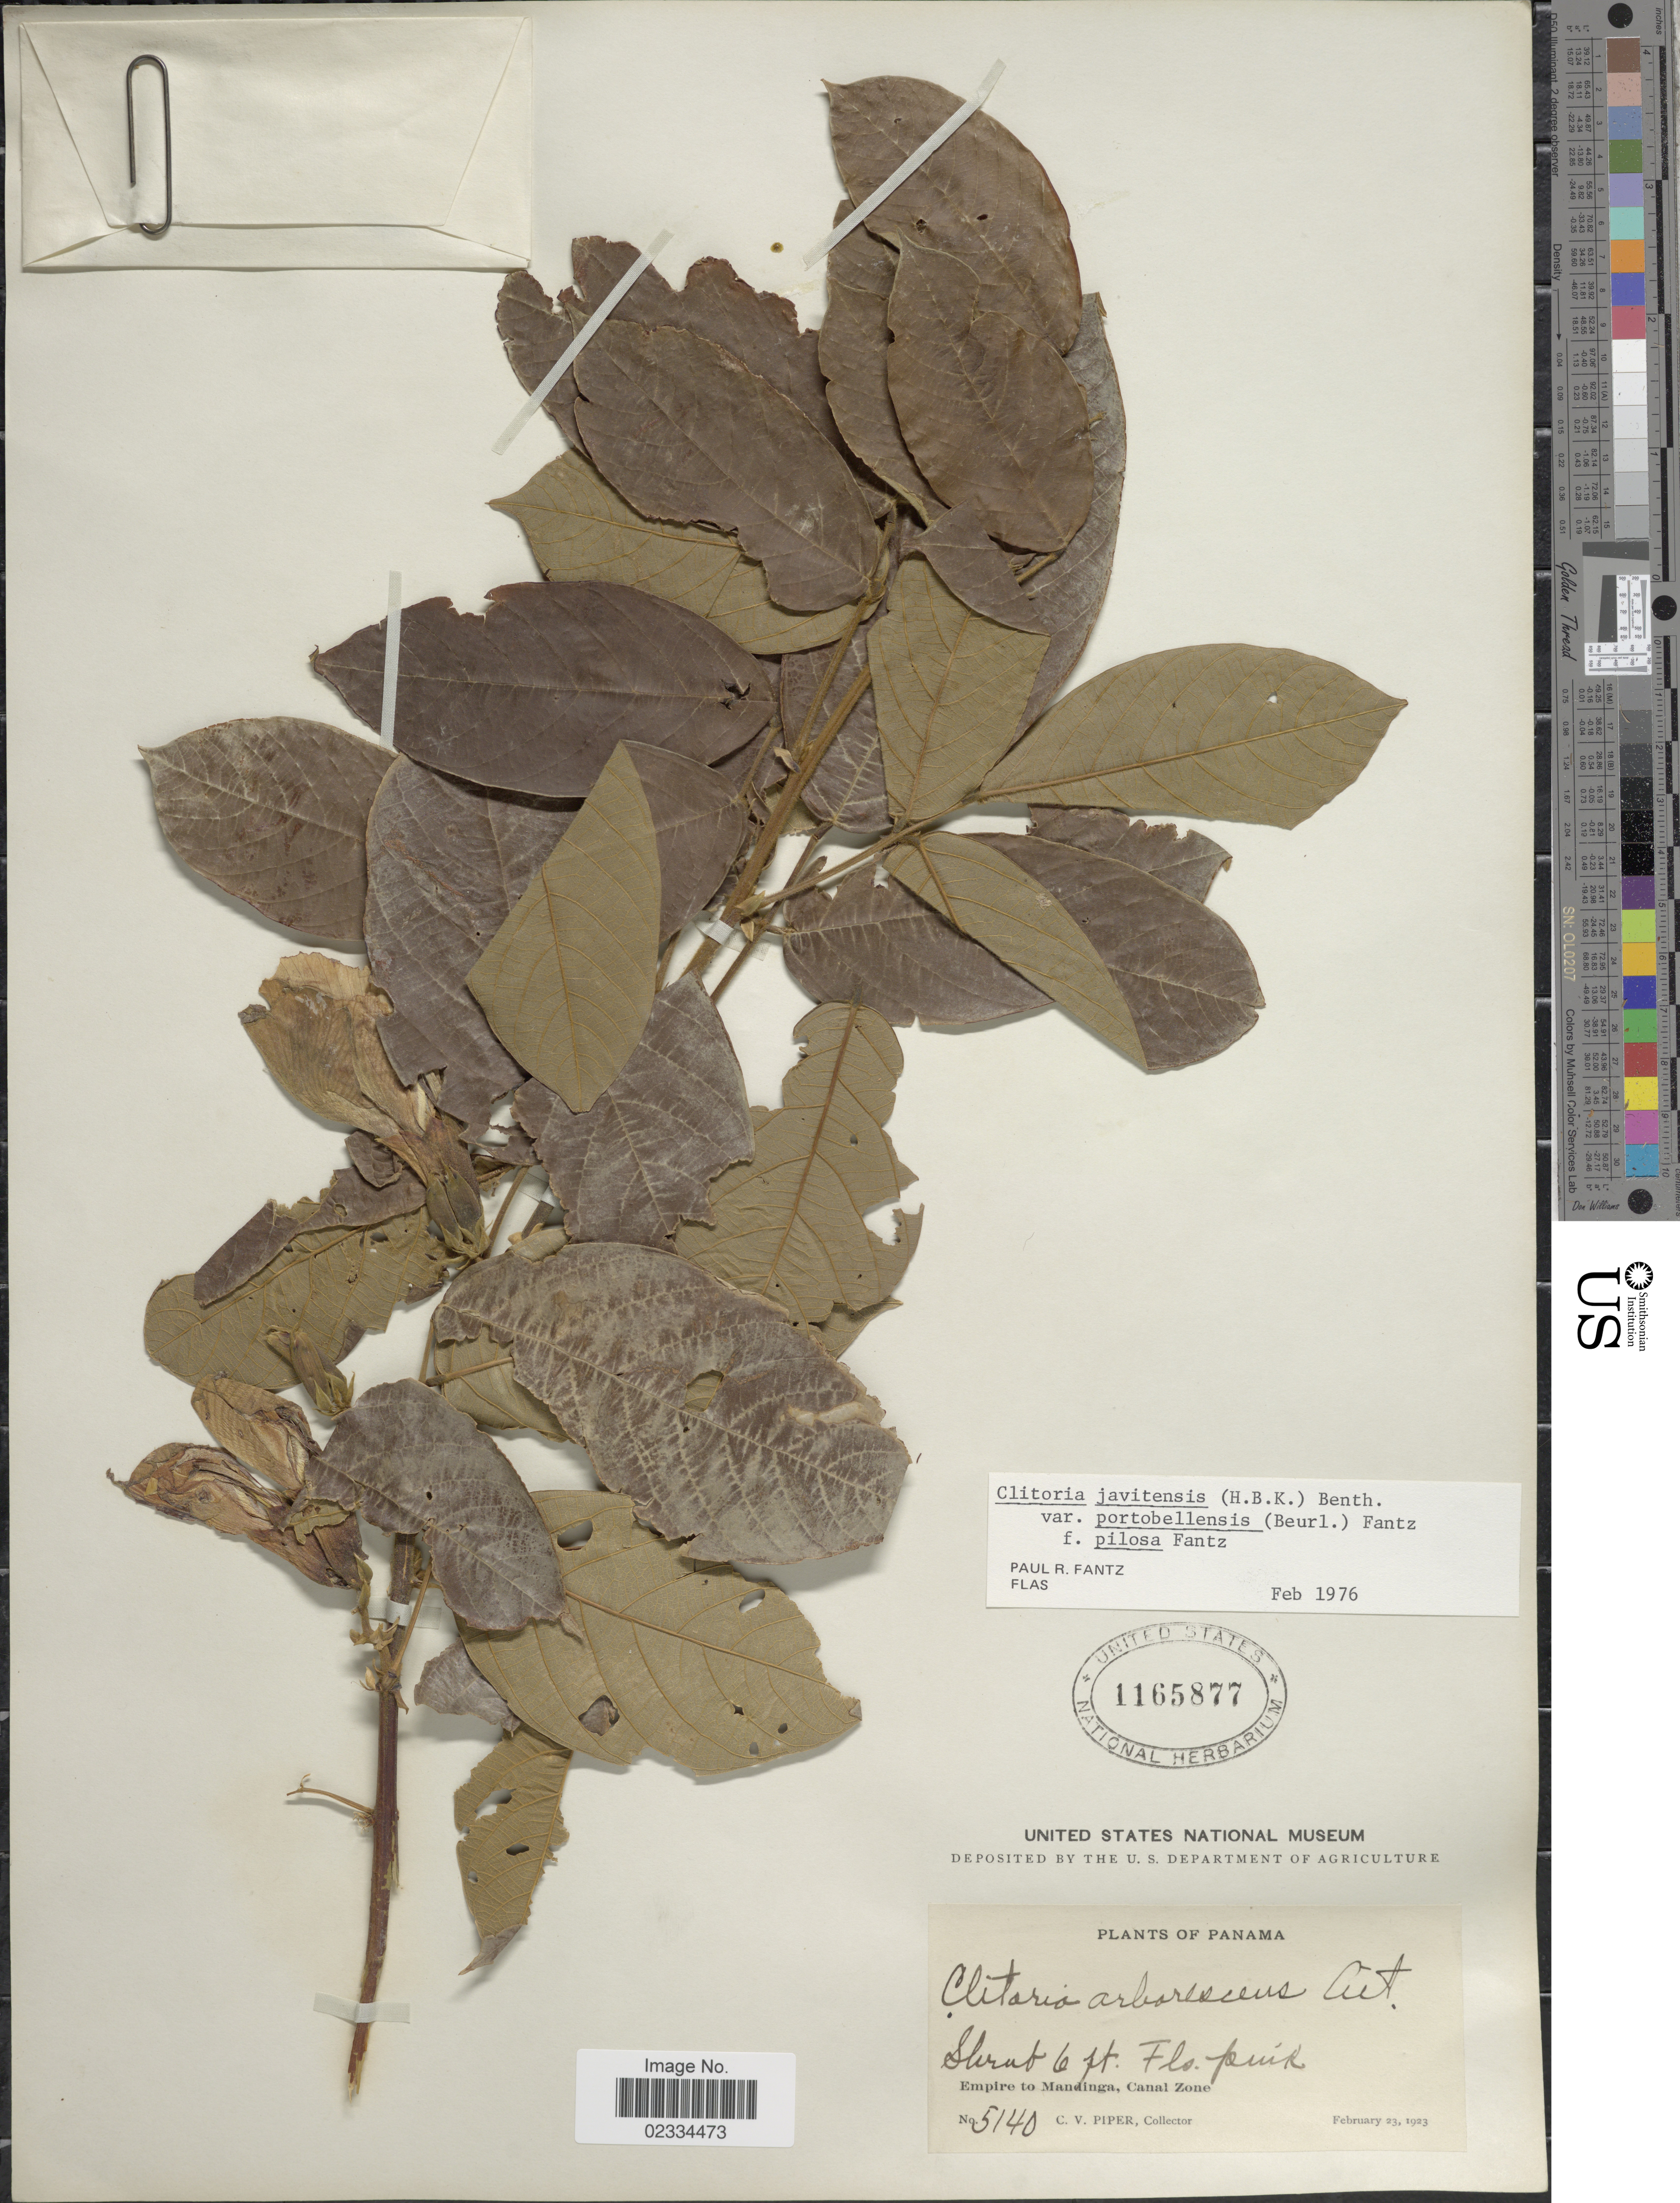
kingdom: Plantae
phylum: Tracheophyta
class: Magnoliopsida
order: Fabales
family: Fabaceae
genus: Clitoria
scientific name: Clitoria javitensis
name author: (Kunth) Benth.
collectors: C. V. Piper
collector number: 5140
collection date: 1923-02-23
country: Panama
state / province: Colón / Panamá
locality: Empire to Mandinga, Canal Zone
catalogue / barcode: US 1165877